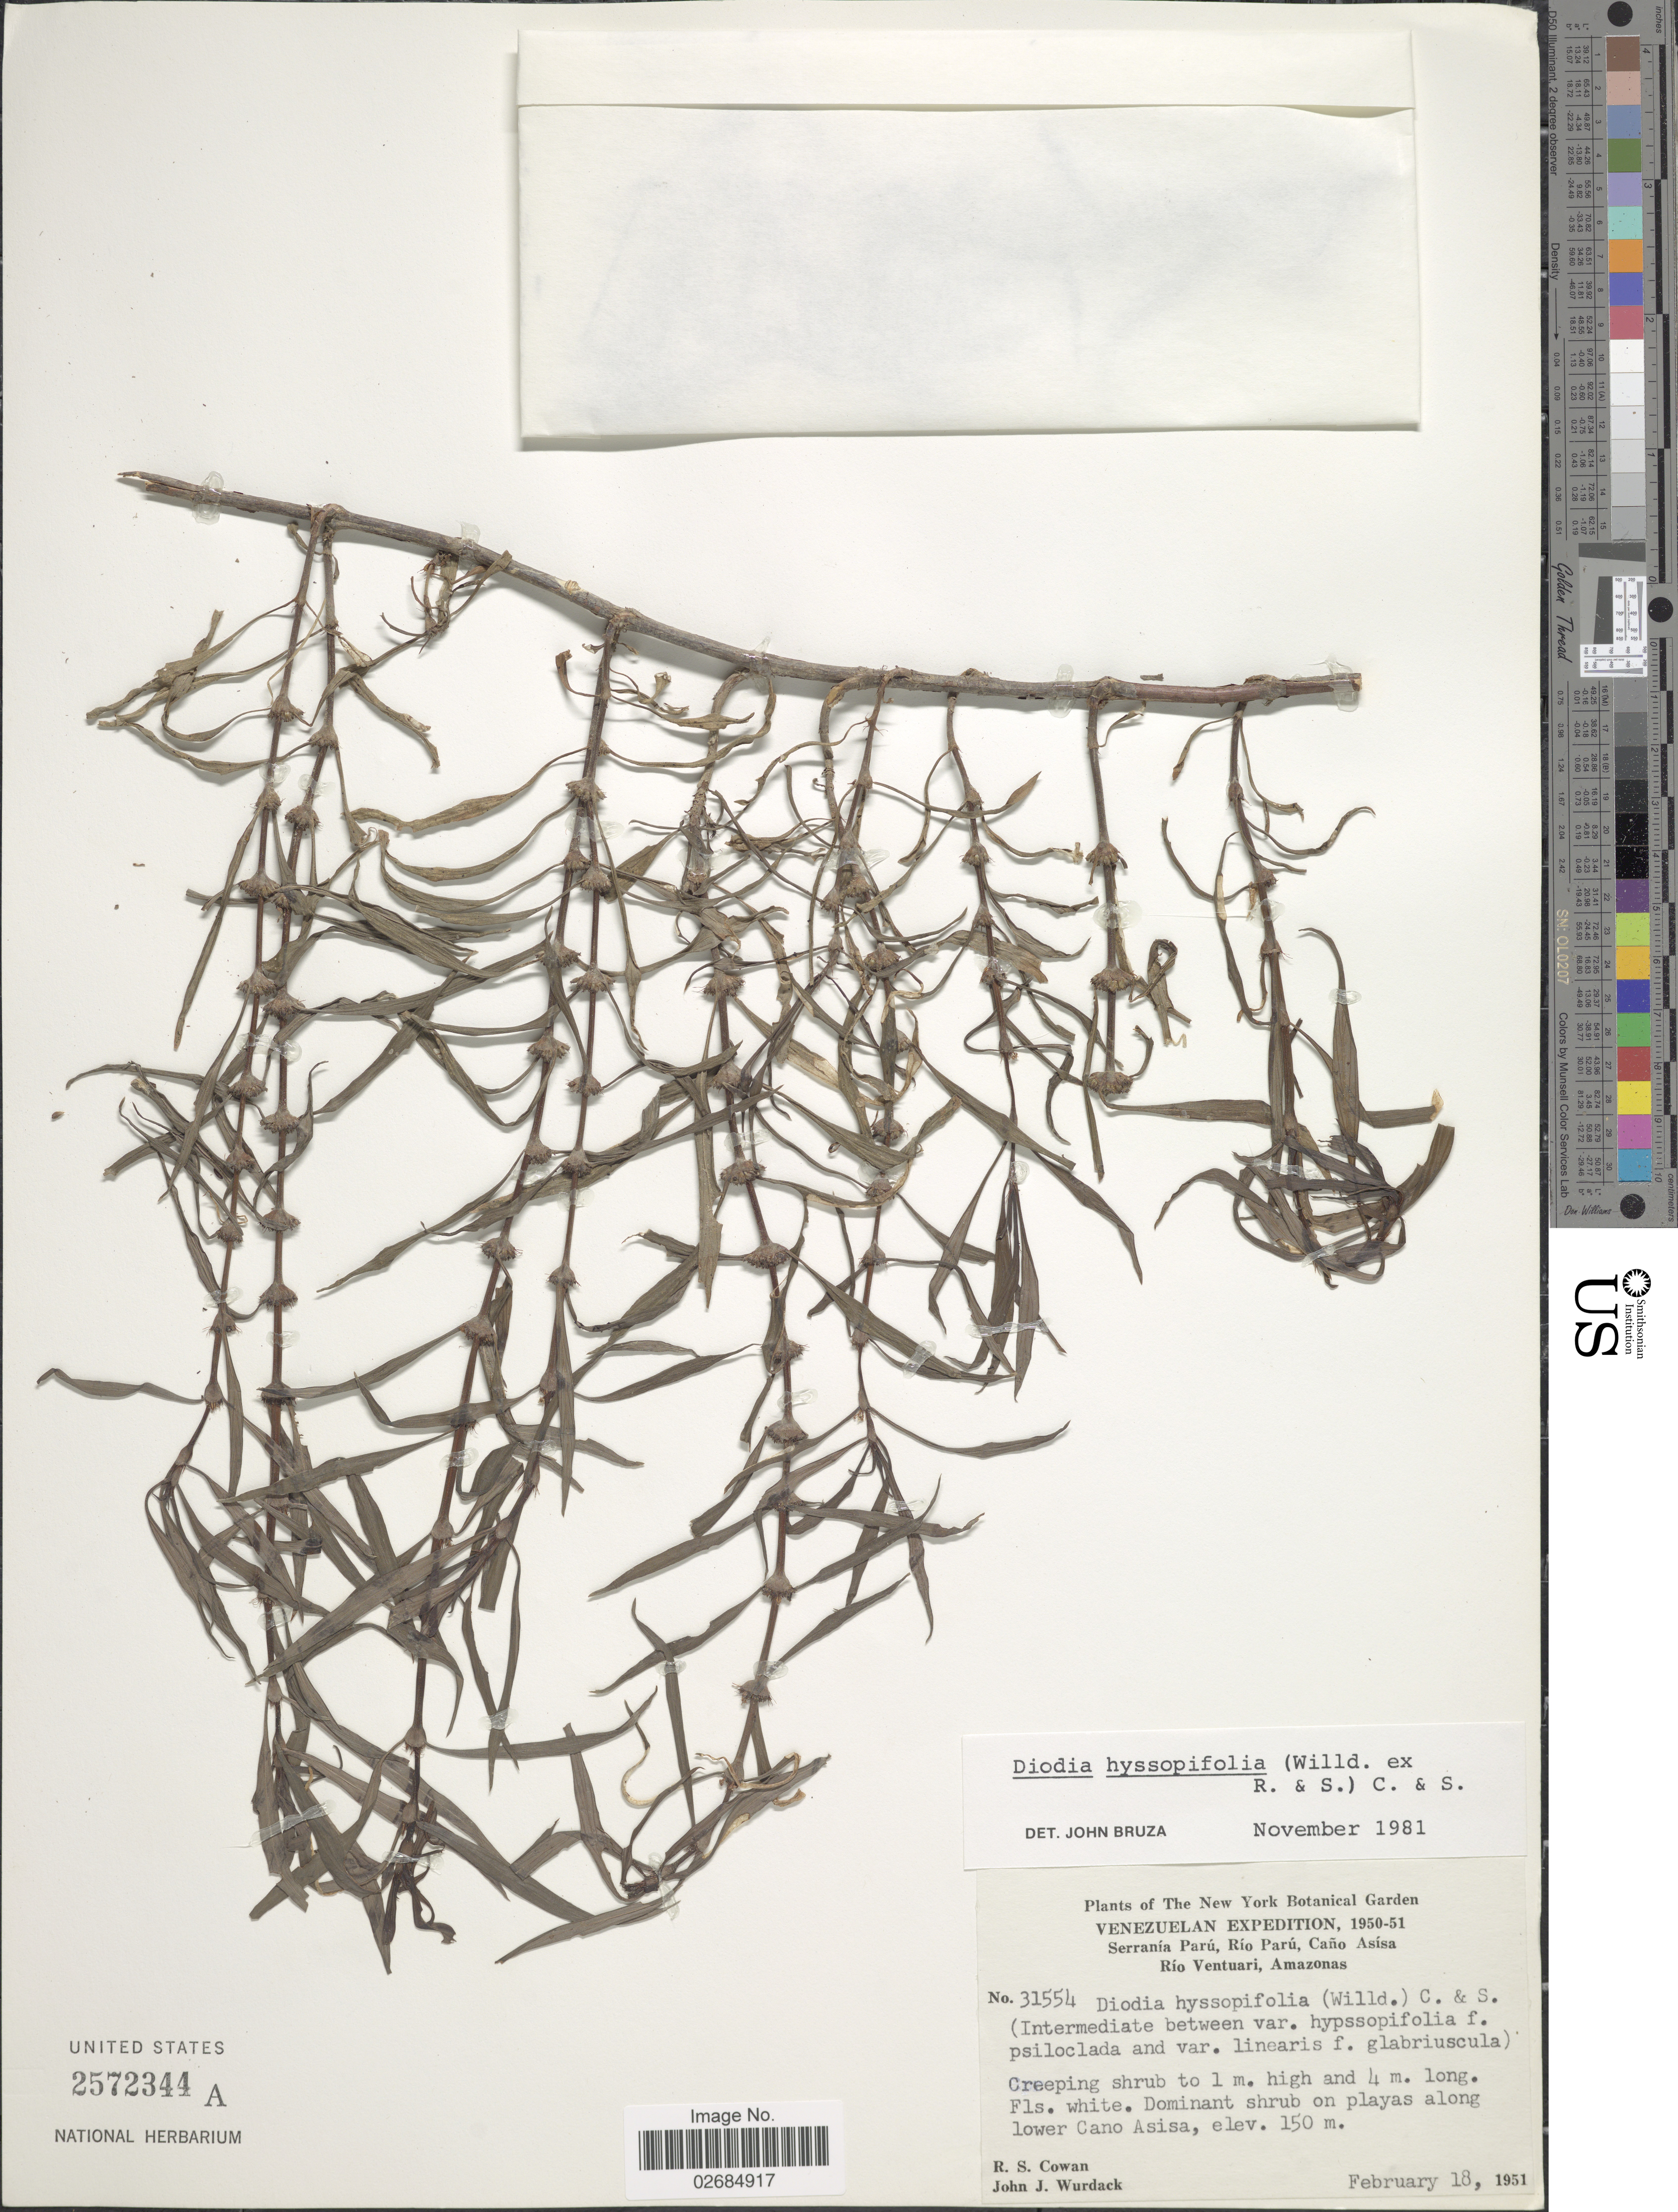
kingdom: Plantae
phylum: Tracheophyta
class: Magnoliopsida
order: Gentianales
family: Rubiaceae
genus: Diodia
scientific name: Diodia hyssopifolia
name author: (Willd. ex Roem. & Schult.) Cham. & Schltdl.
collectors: R. S. Cowan & J. J. Wurdack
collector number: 31554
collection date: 1951-02-18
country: Venezuela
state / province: Amazonas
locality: Serranía, Parú, Río Caño, Asísa Río Ventuari. along lower Cano Asisa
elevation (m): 150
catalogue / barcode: US 2572344A